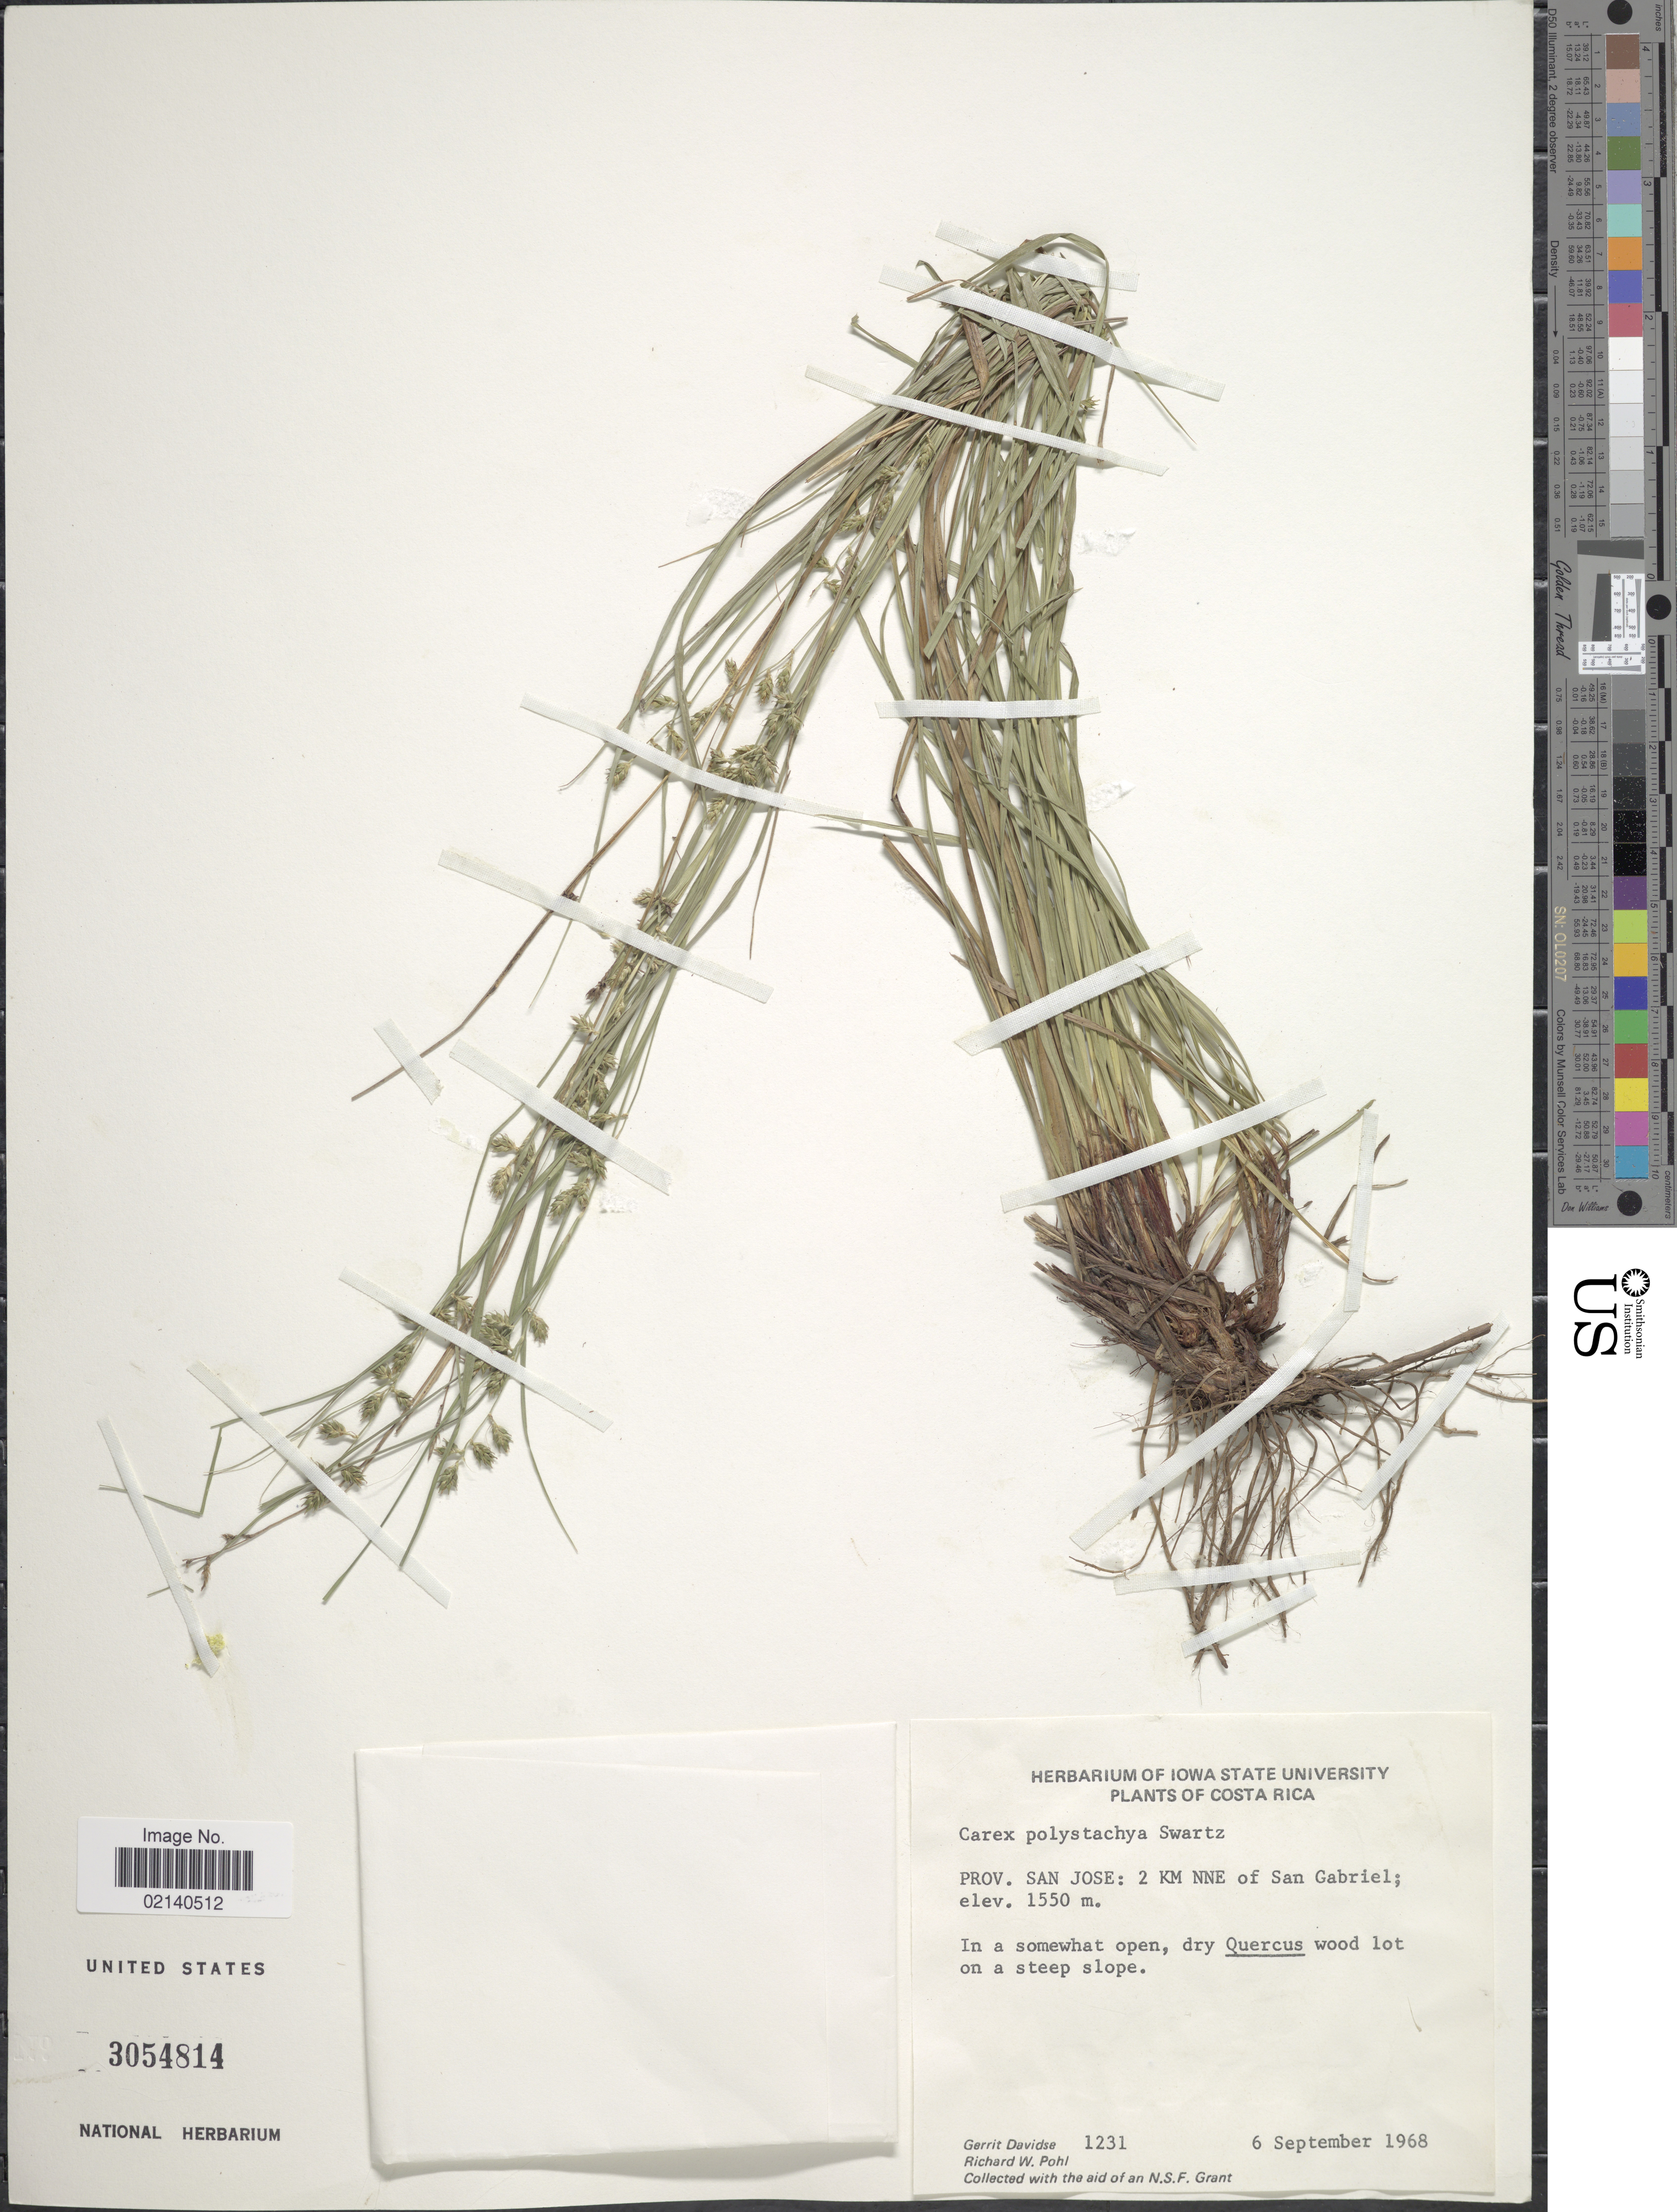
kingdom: Plantae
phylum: Tracheophyta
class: Liliopsida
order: Poales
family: Cyperaceae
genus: Carex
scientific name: Carex polystachya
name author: Sw. ex Wahlenb.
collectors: G. Davidse & R. W. Pohl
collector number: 1231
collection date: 1968-09-06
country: Costa Rica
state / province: San José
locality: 2 KM NNE of San Gabriel, on a steep slope.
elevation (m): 1550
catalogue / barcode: US 3054814